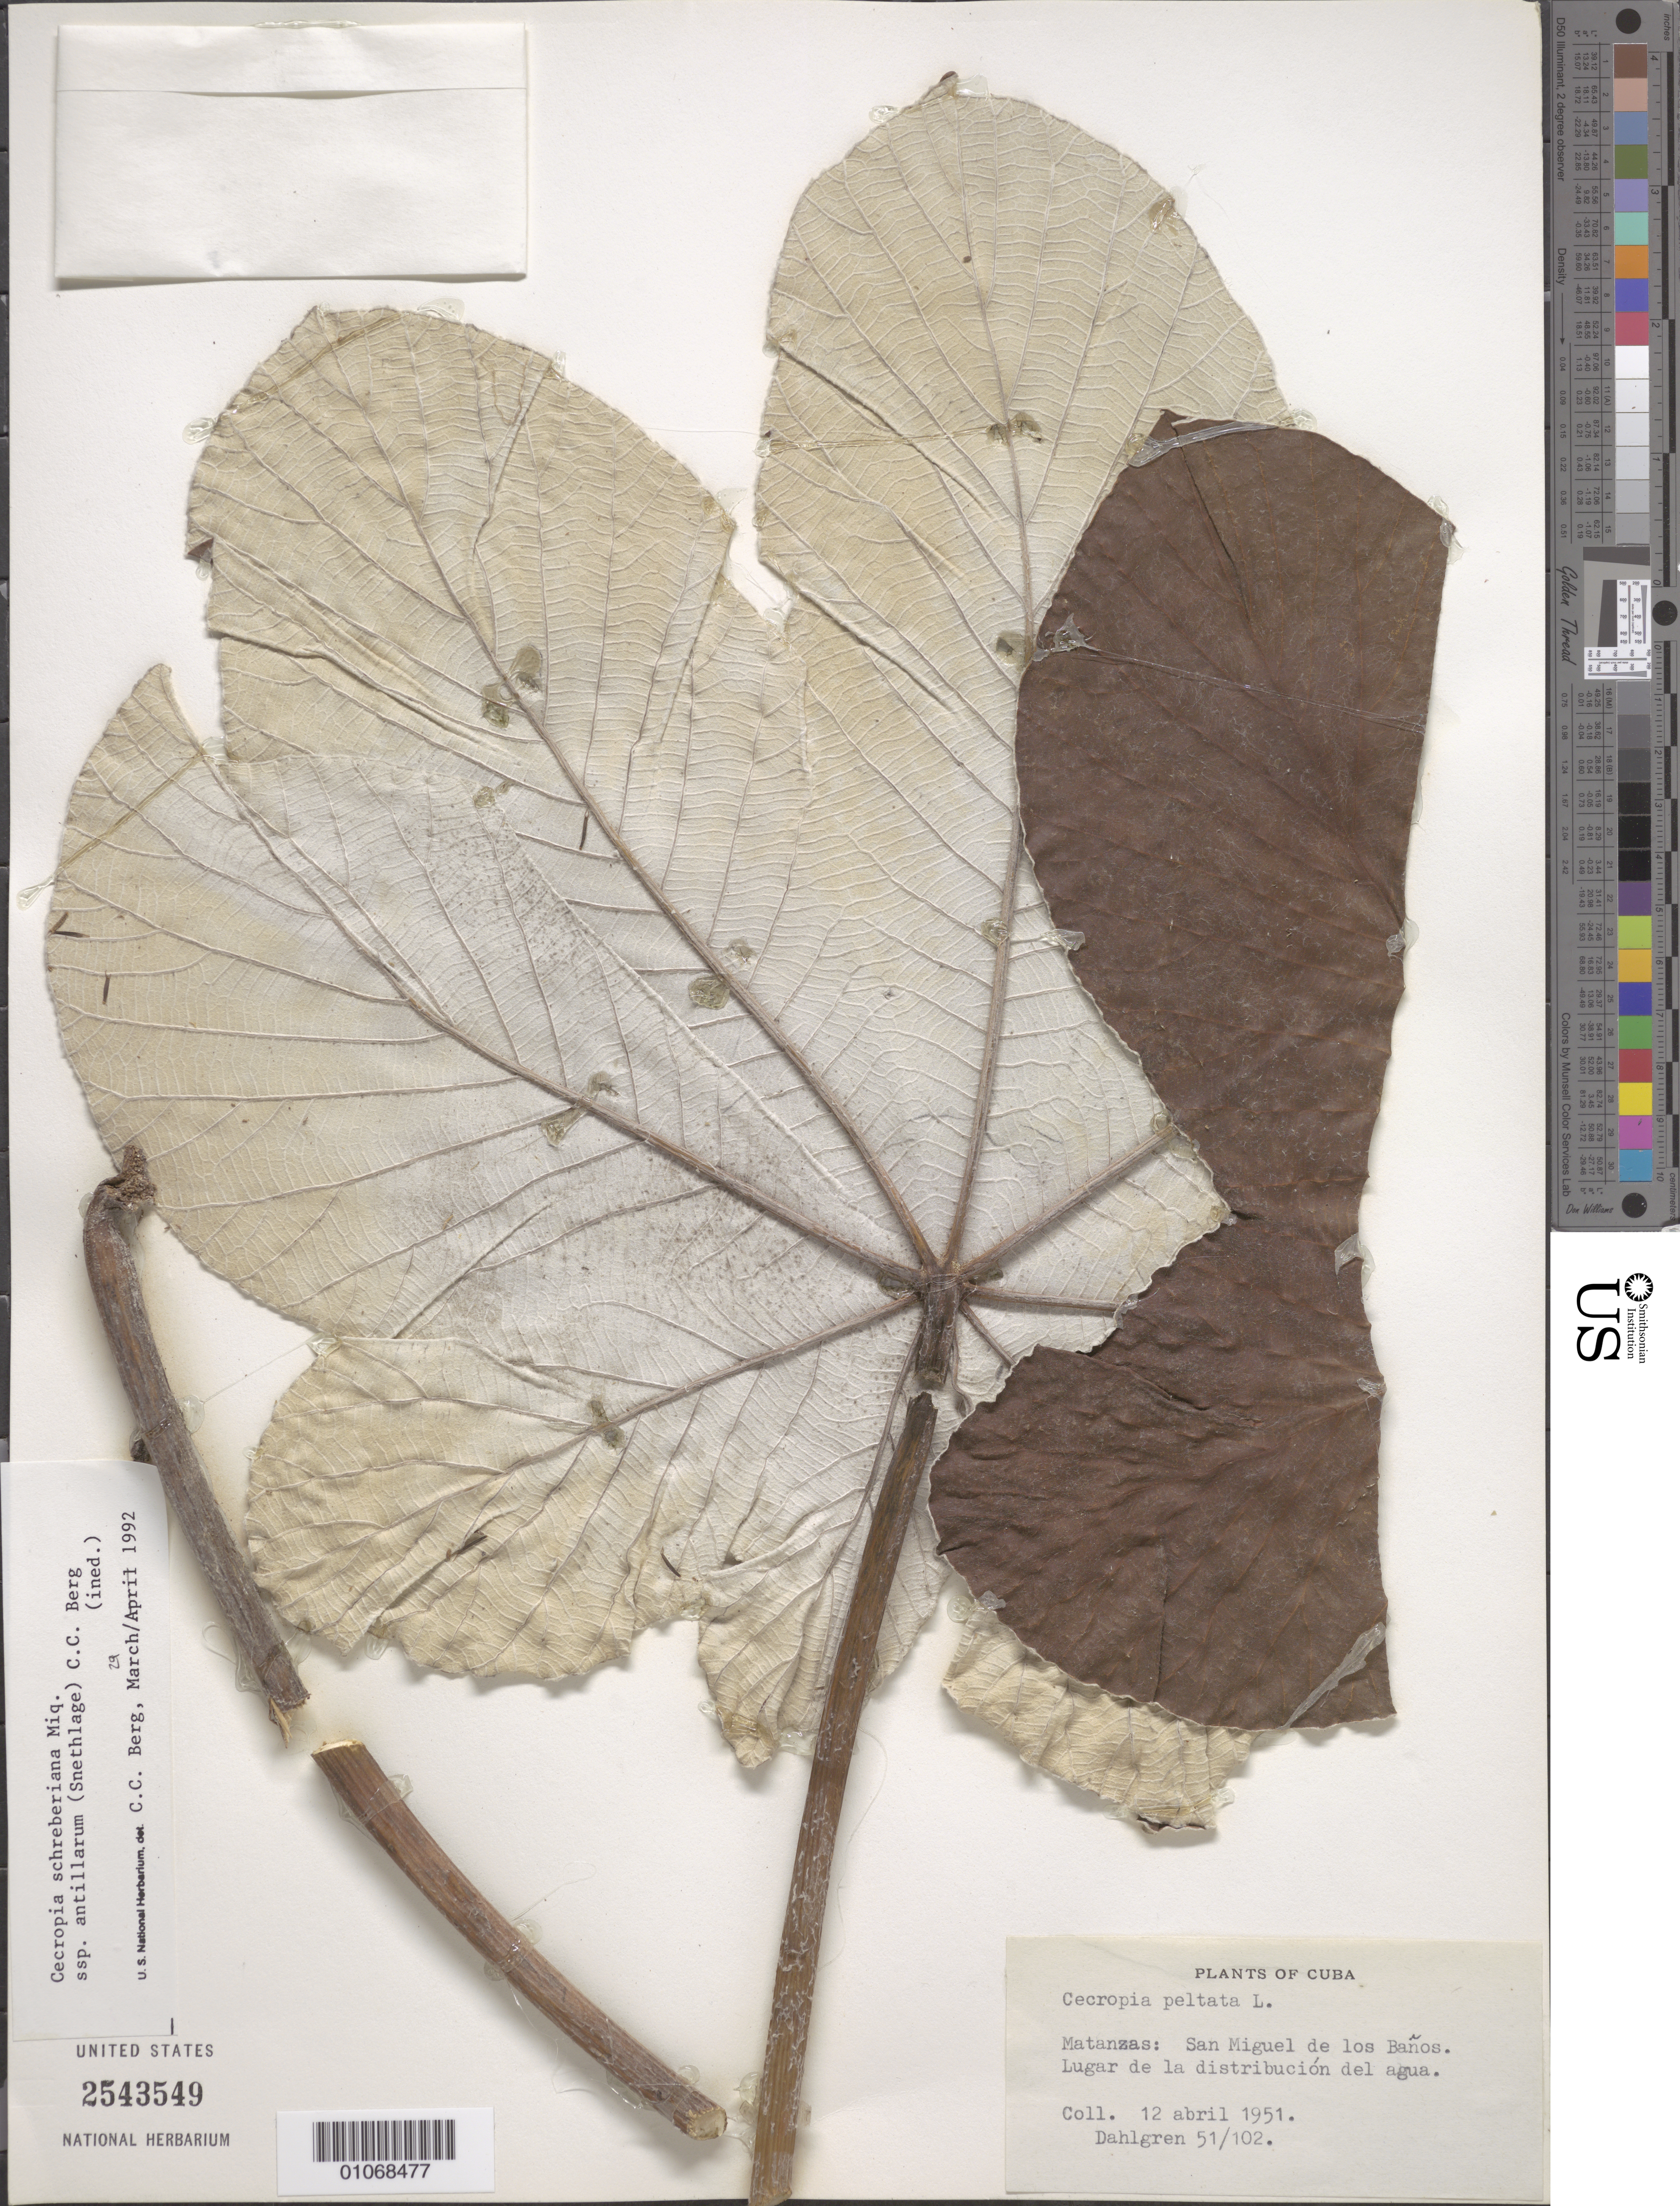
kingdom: Plantae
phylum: Tracheophyta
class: Magnoliopsida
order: Rosales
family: Urticaceae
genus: Cecropia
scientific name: Cecropia schreberiana subsp. antillarum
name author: (Snethl.) C.C. Berg & P. Franco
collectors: B. E. Dahlgren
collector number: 51/102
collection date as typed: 12 Apr 1951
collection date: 1951-04-12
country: Cuba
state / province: Matanzas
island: Cuba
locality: San Miguel de los Banos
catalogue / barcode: US 2543549